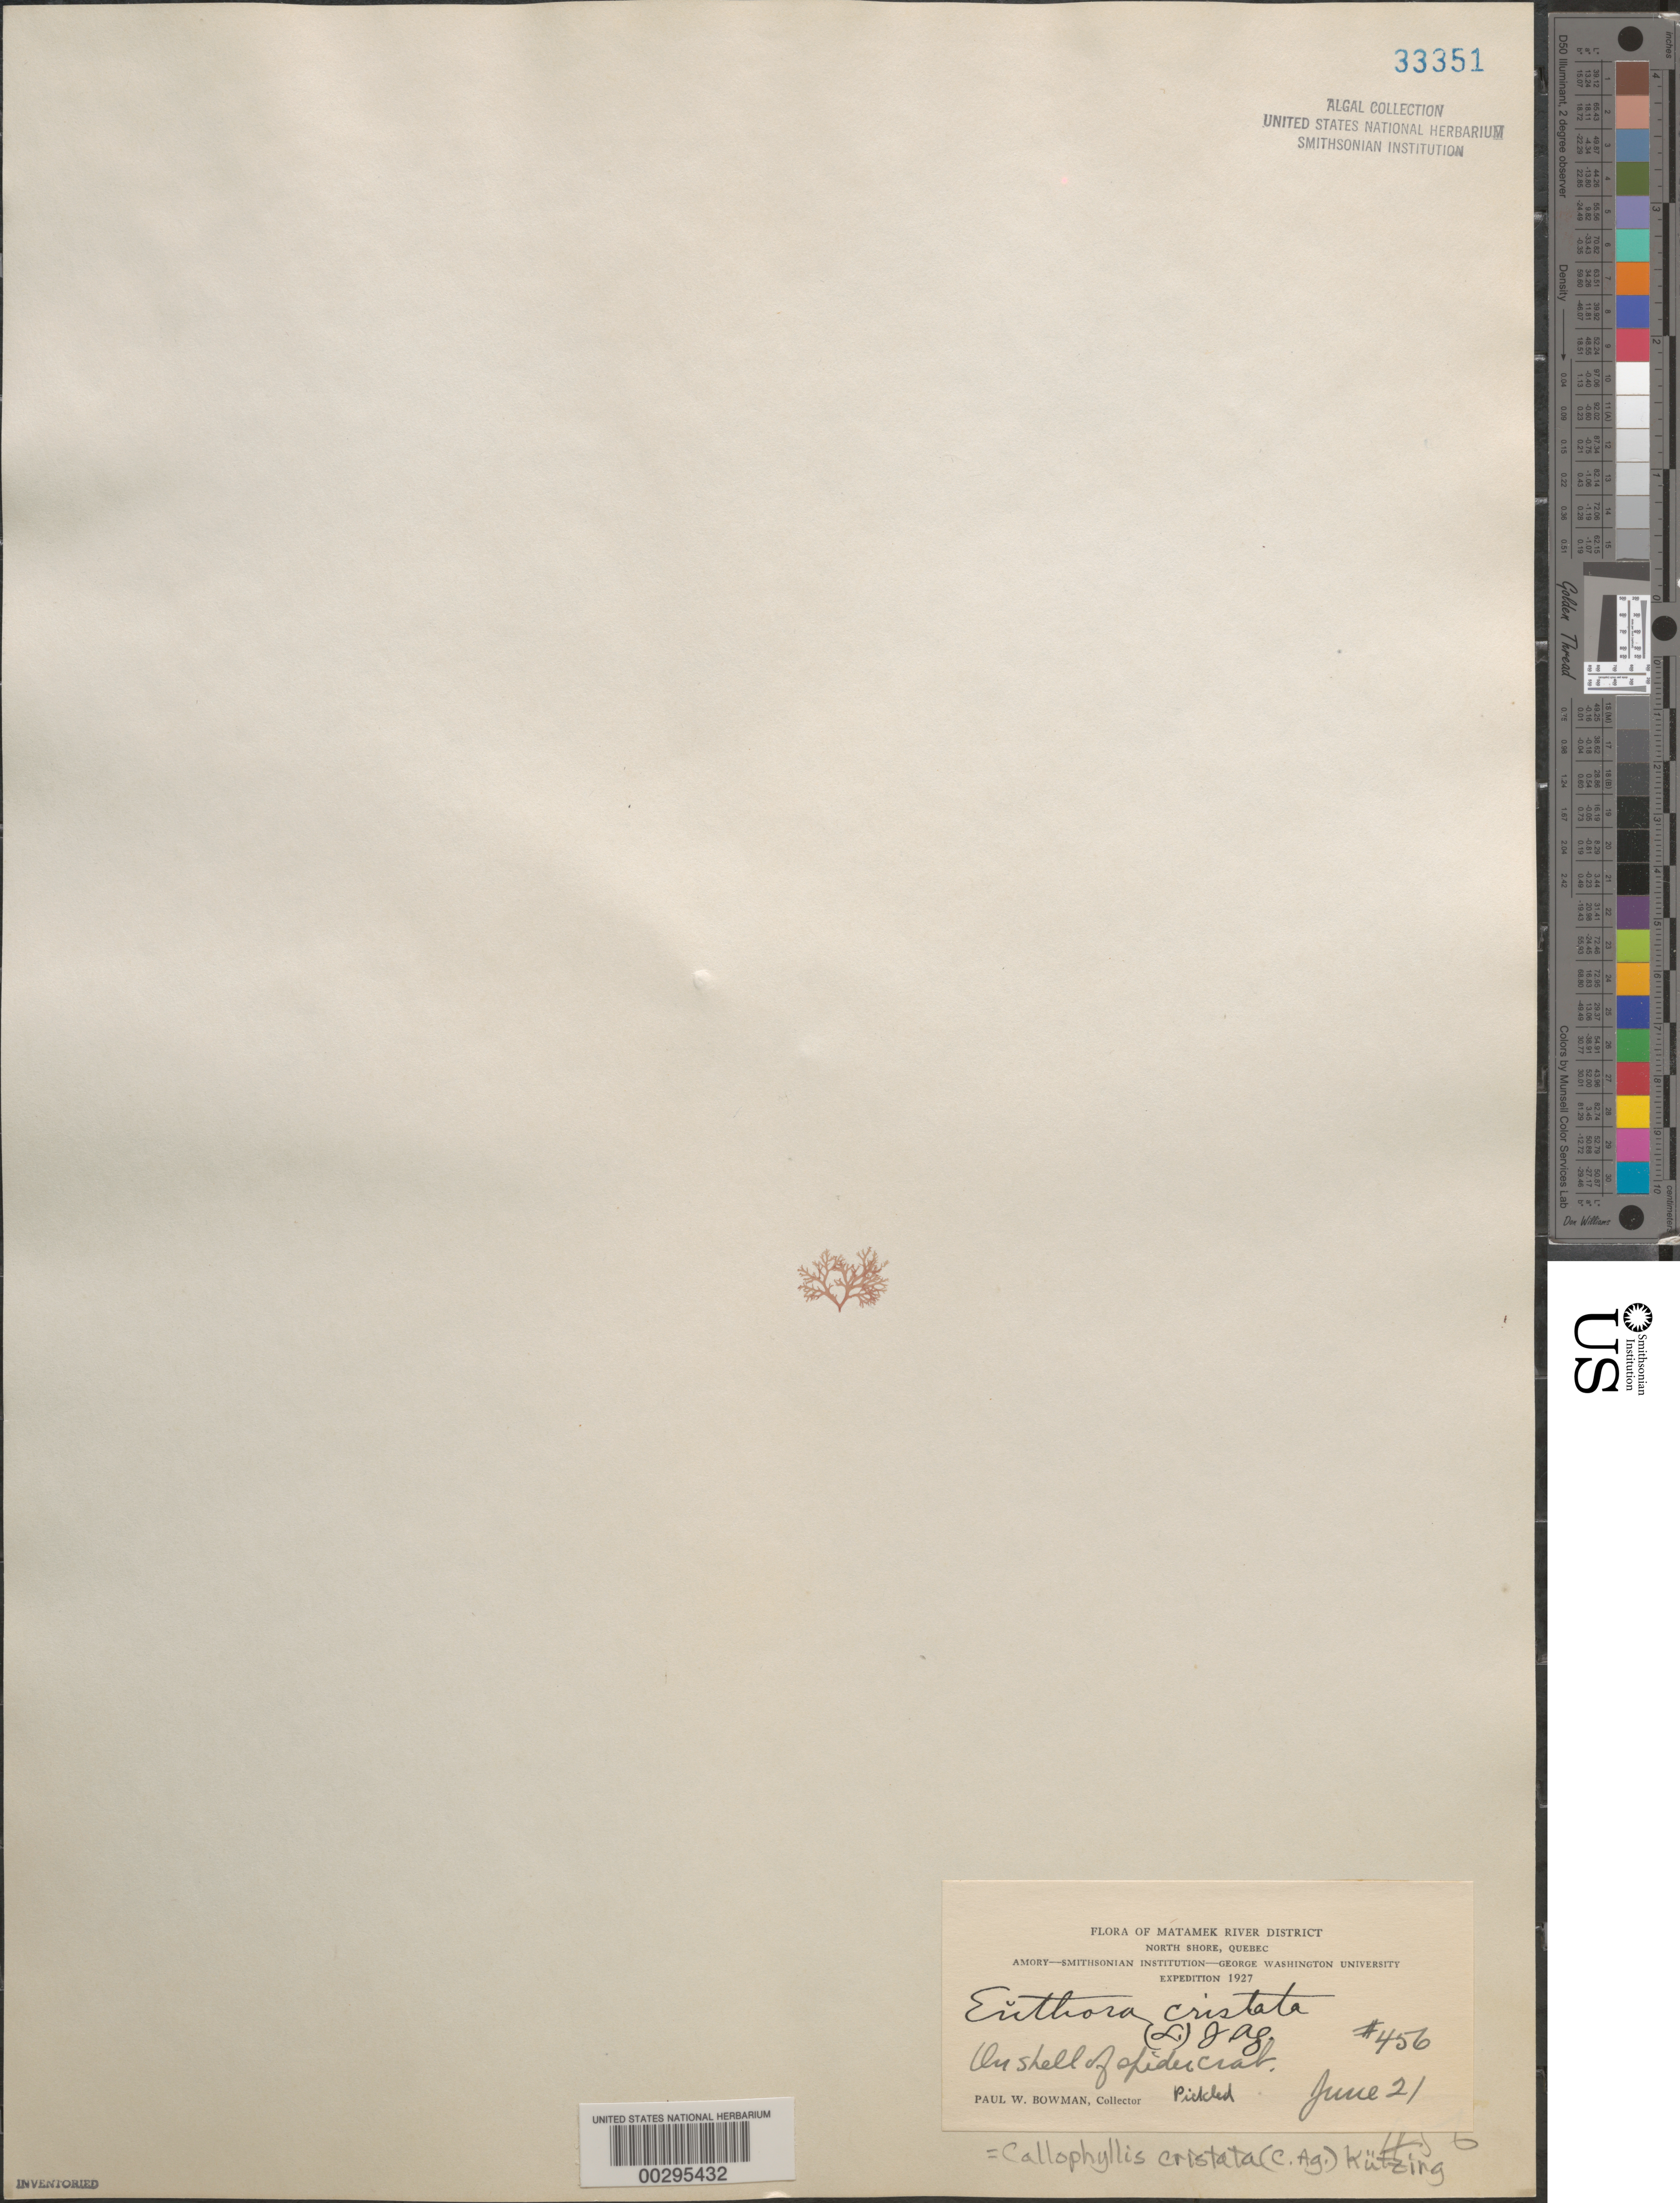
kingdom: Plantae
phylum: Rhodophyta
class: Florideophyceae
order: Gigartinales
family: Kallymeniaceae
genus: Euthora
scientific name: Euthora cristata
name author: (C. Agardh) J. Agardh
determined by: Algae name updating Project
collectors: P. Bowman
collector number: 456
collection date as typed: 21 Jun 1927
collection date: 1927-06-21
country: Canada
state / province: Quebec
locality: Matamek river district, north shore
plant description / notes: Amory-Smithsonian Institution-George Washington University Expedition, 1927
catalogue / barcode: US 33351